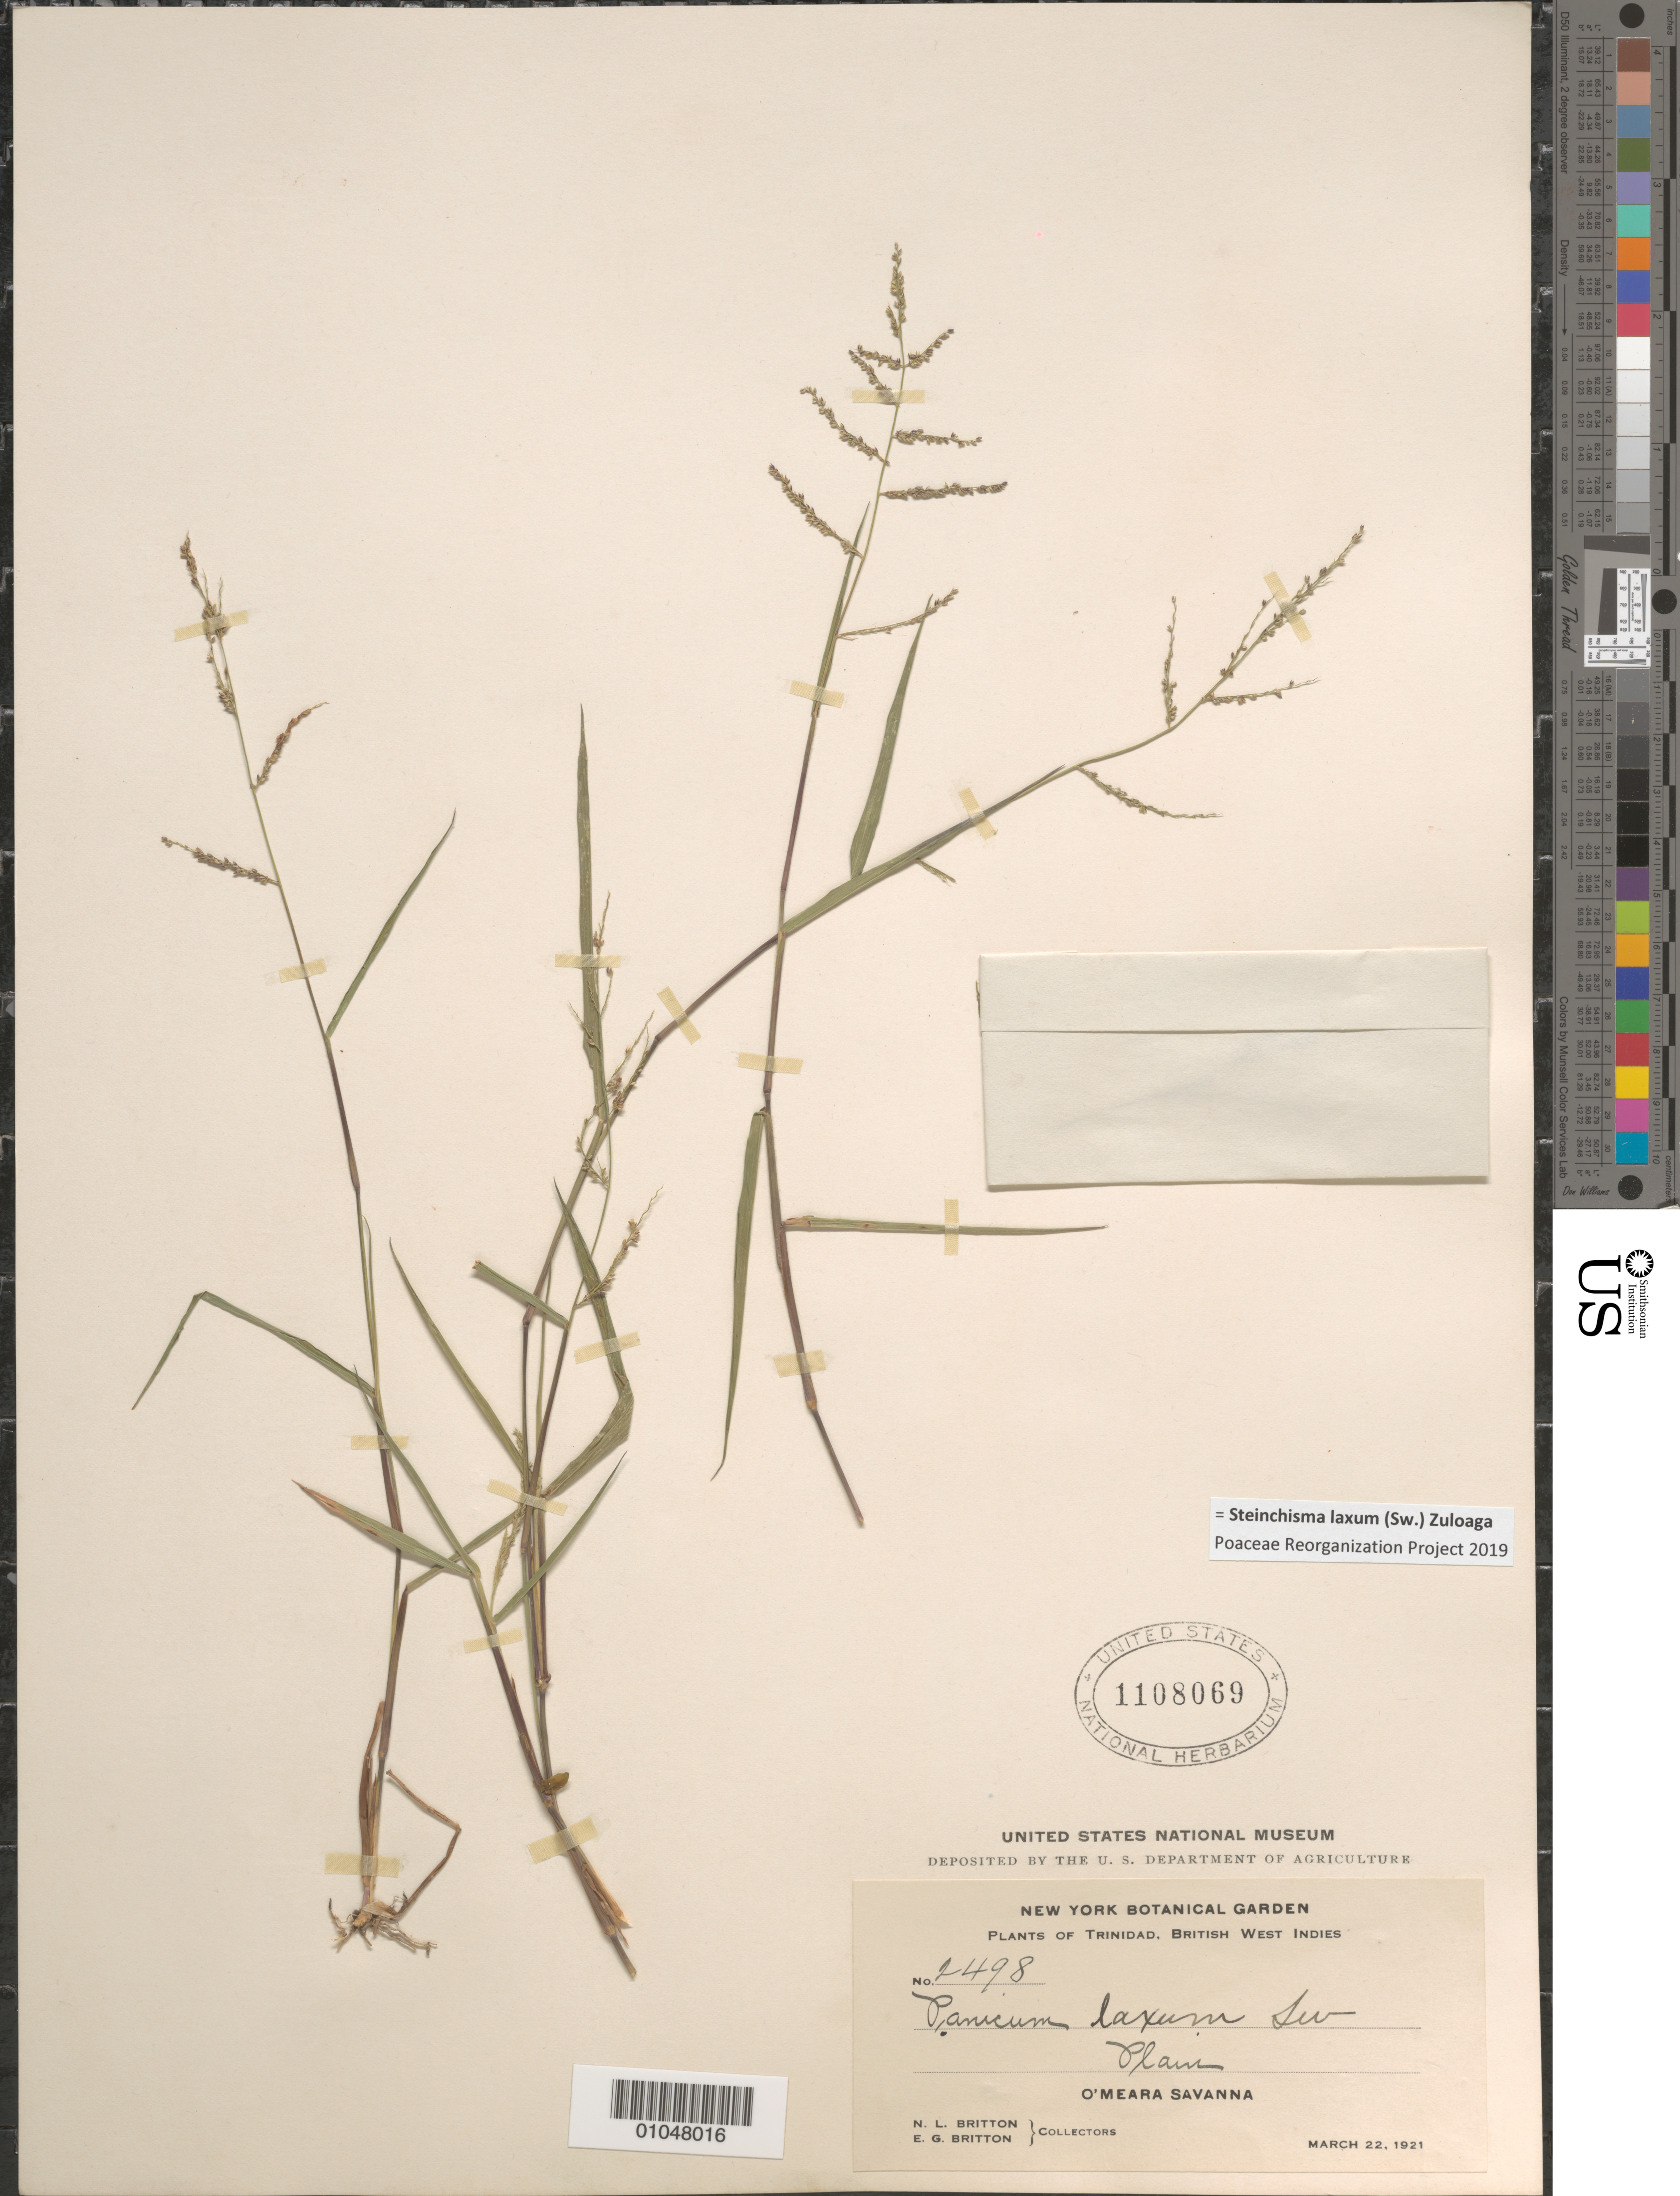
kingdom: Plantae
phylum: Tracheophyta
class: Liliopsida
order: Poales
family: Poaceae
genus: Panicum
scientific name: Panicum laxum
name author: Sw.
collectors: N. Britton & E. G. Britton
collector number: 2498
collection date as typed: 22 Mar 1921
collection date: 1921-03-22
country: Trinidad and Tobago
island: Trinidad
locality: Plain in O'Meara savanna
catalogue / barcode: US 1108069